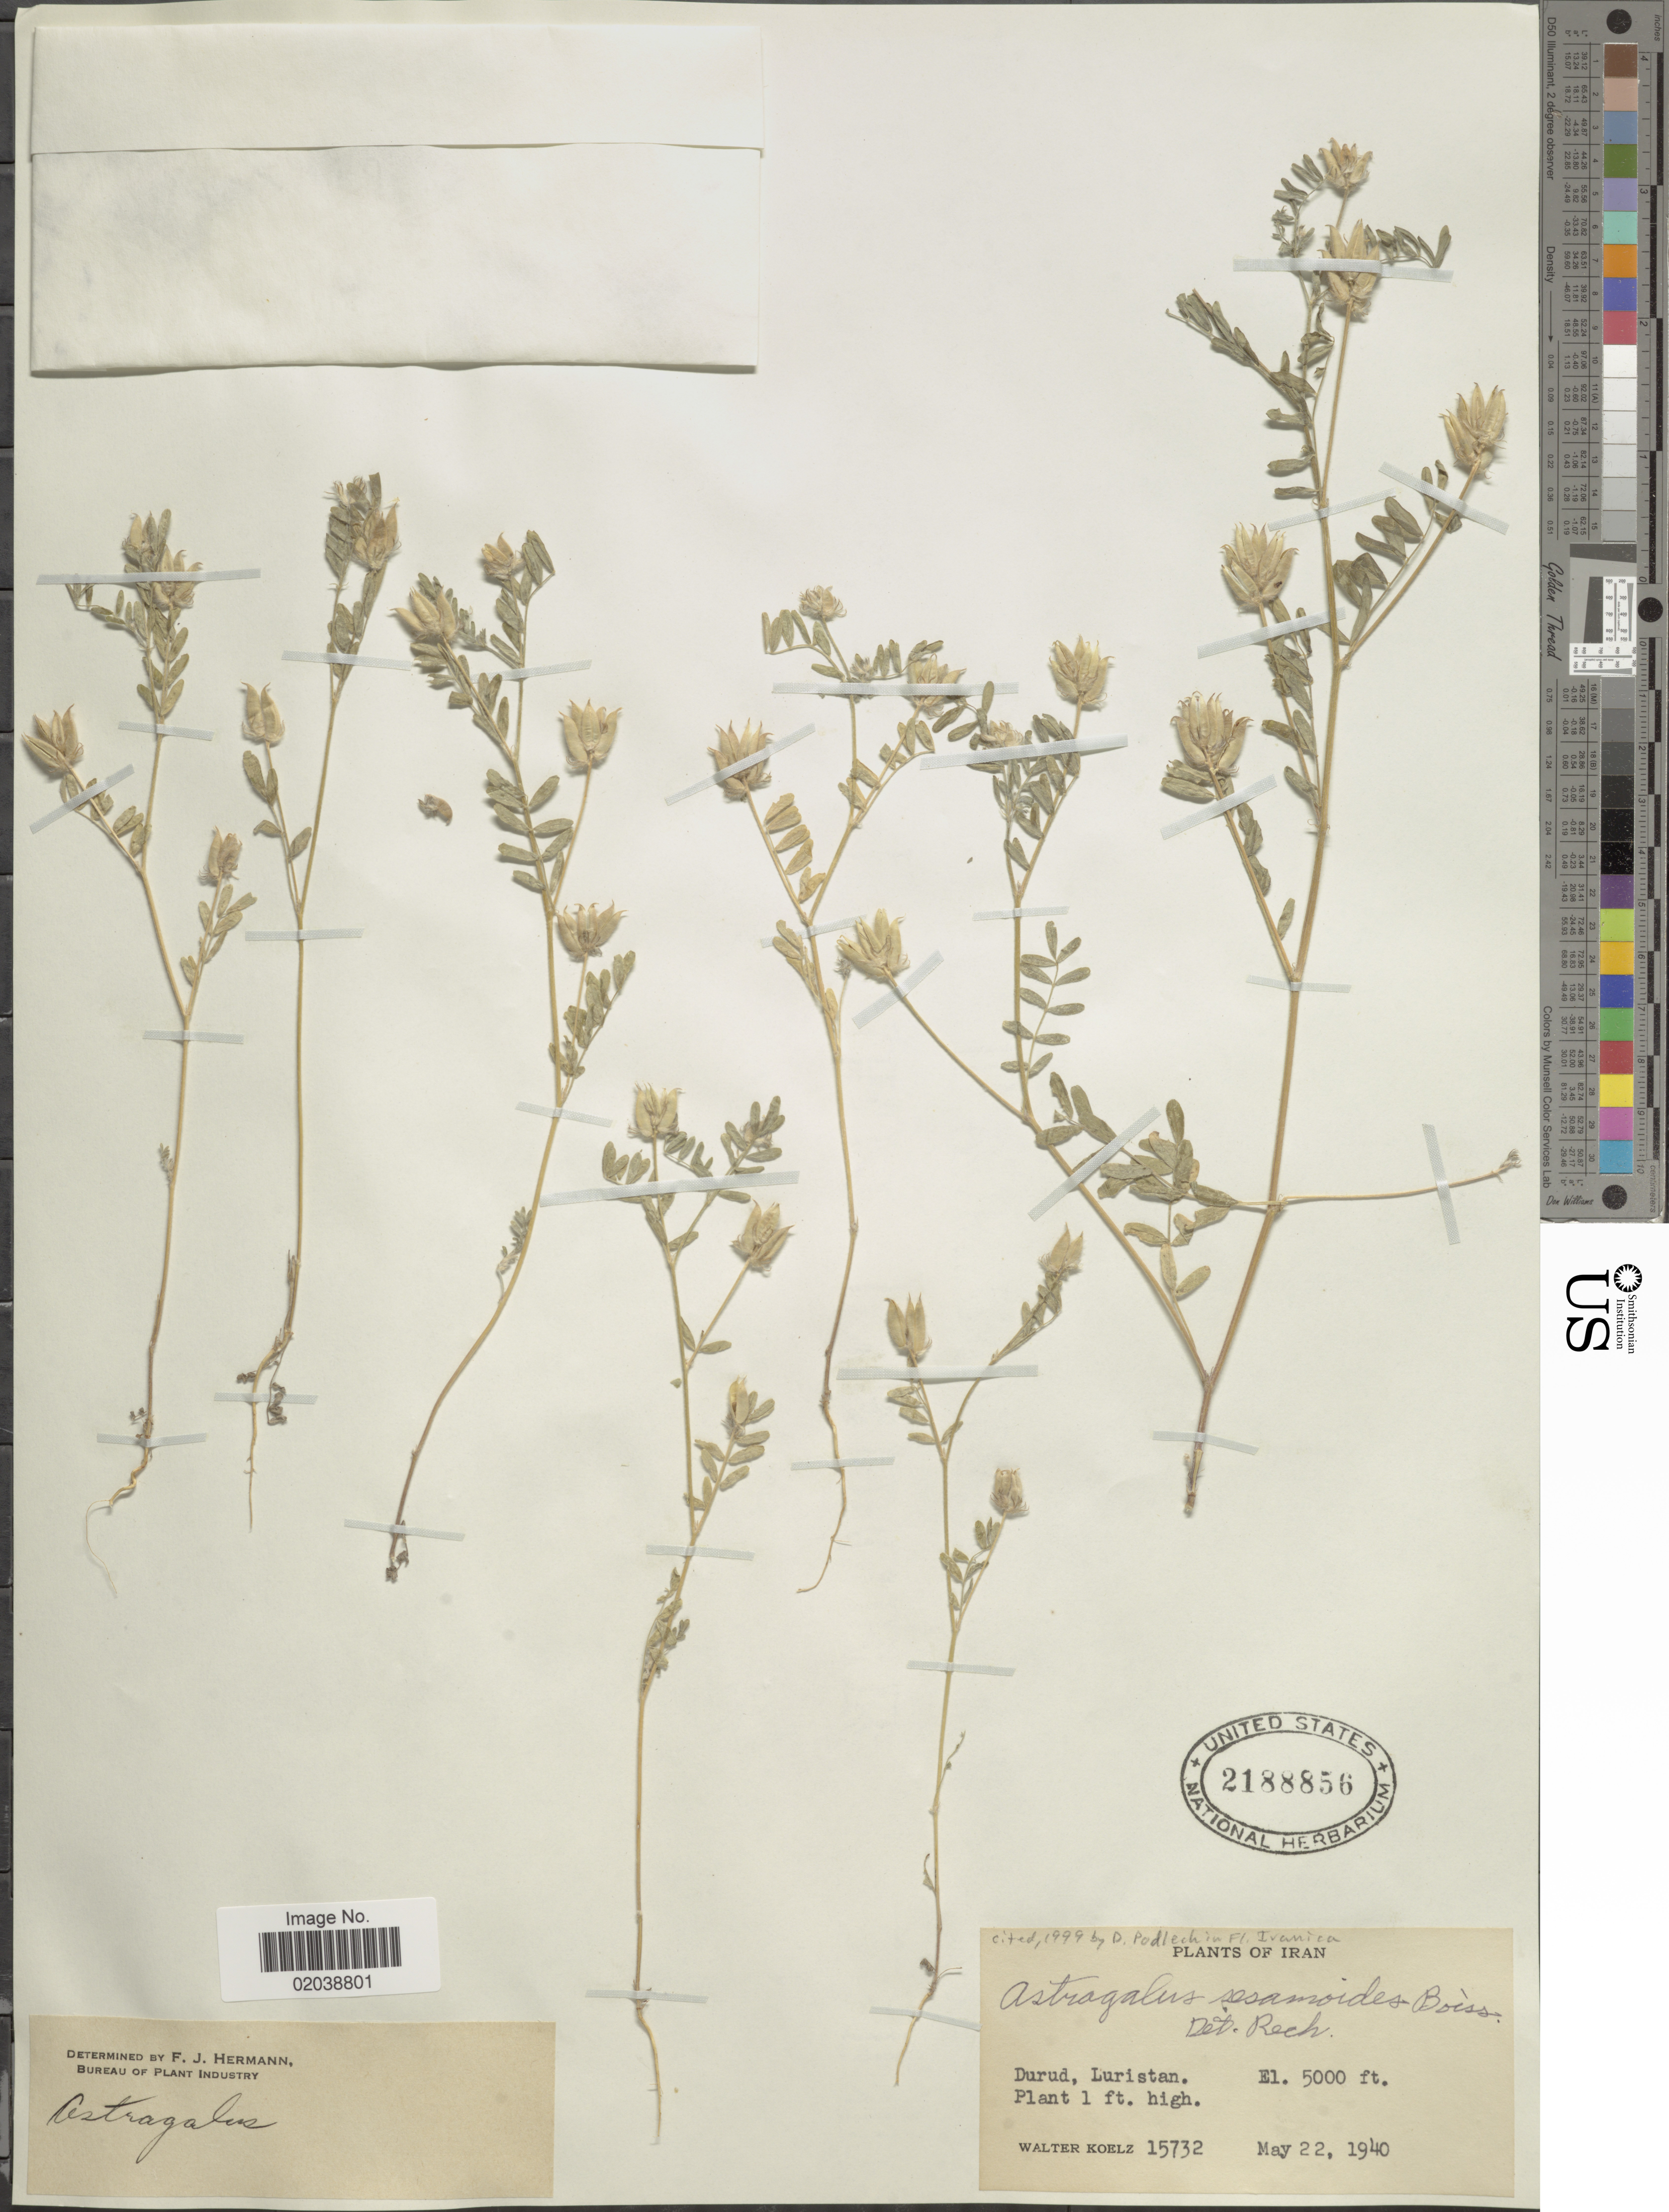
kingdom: Plantae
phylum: Tracheophyta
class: Magnoliopsida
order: Fabales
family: Fabaceae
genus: Astragalus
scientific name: Astragalus sesamoides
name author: Boiss.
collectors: W. N. Koelz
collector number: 15732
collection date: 1940-05-22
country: Iran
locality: Durud, Luristan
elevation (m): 1524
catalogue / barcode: US 2188856